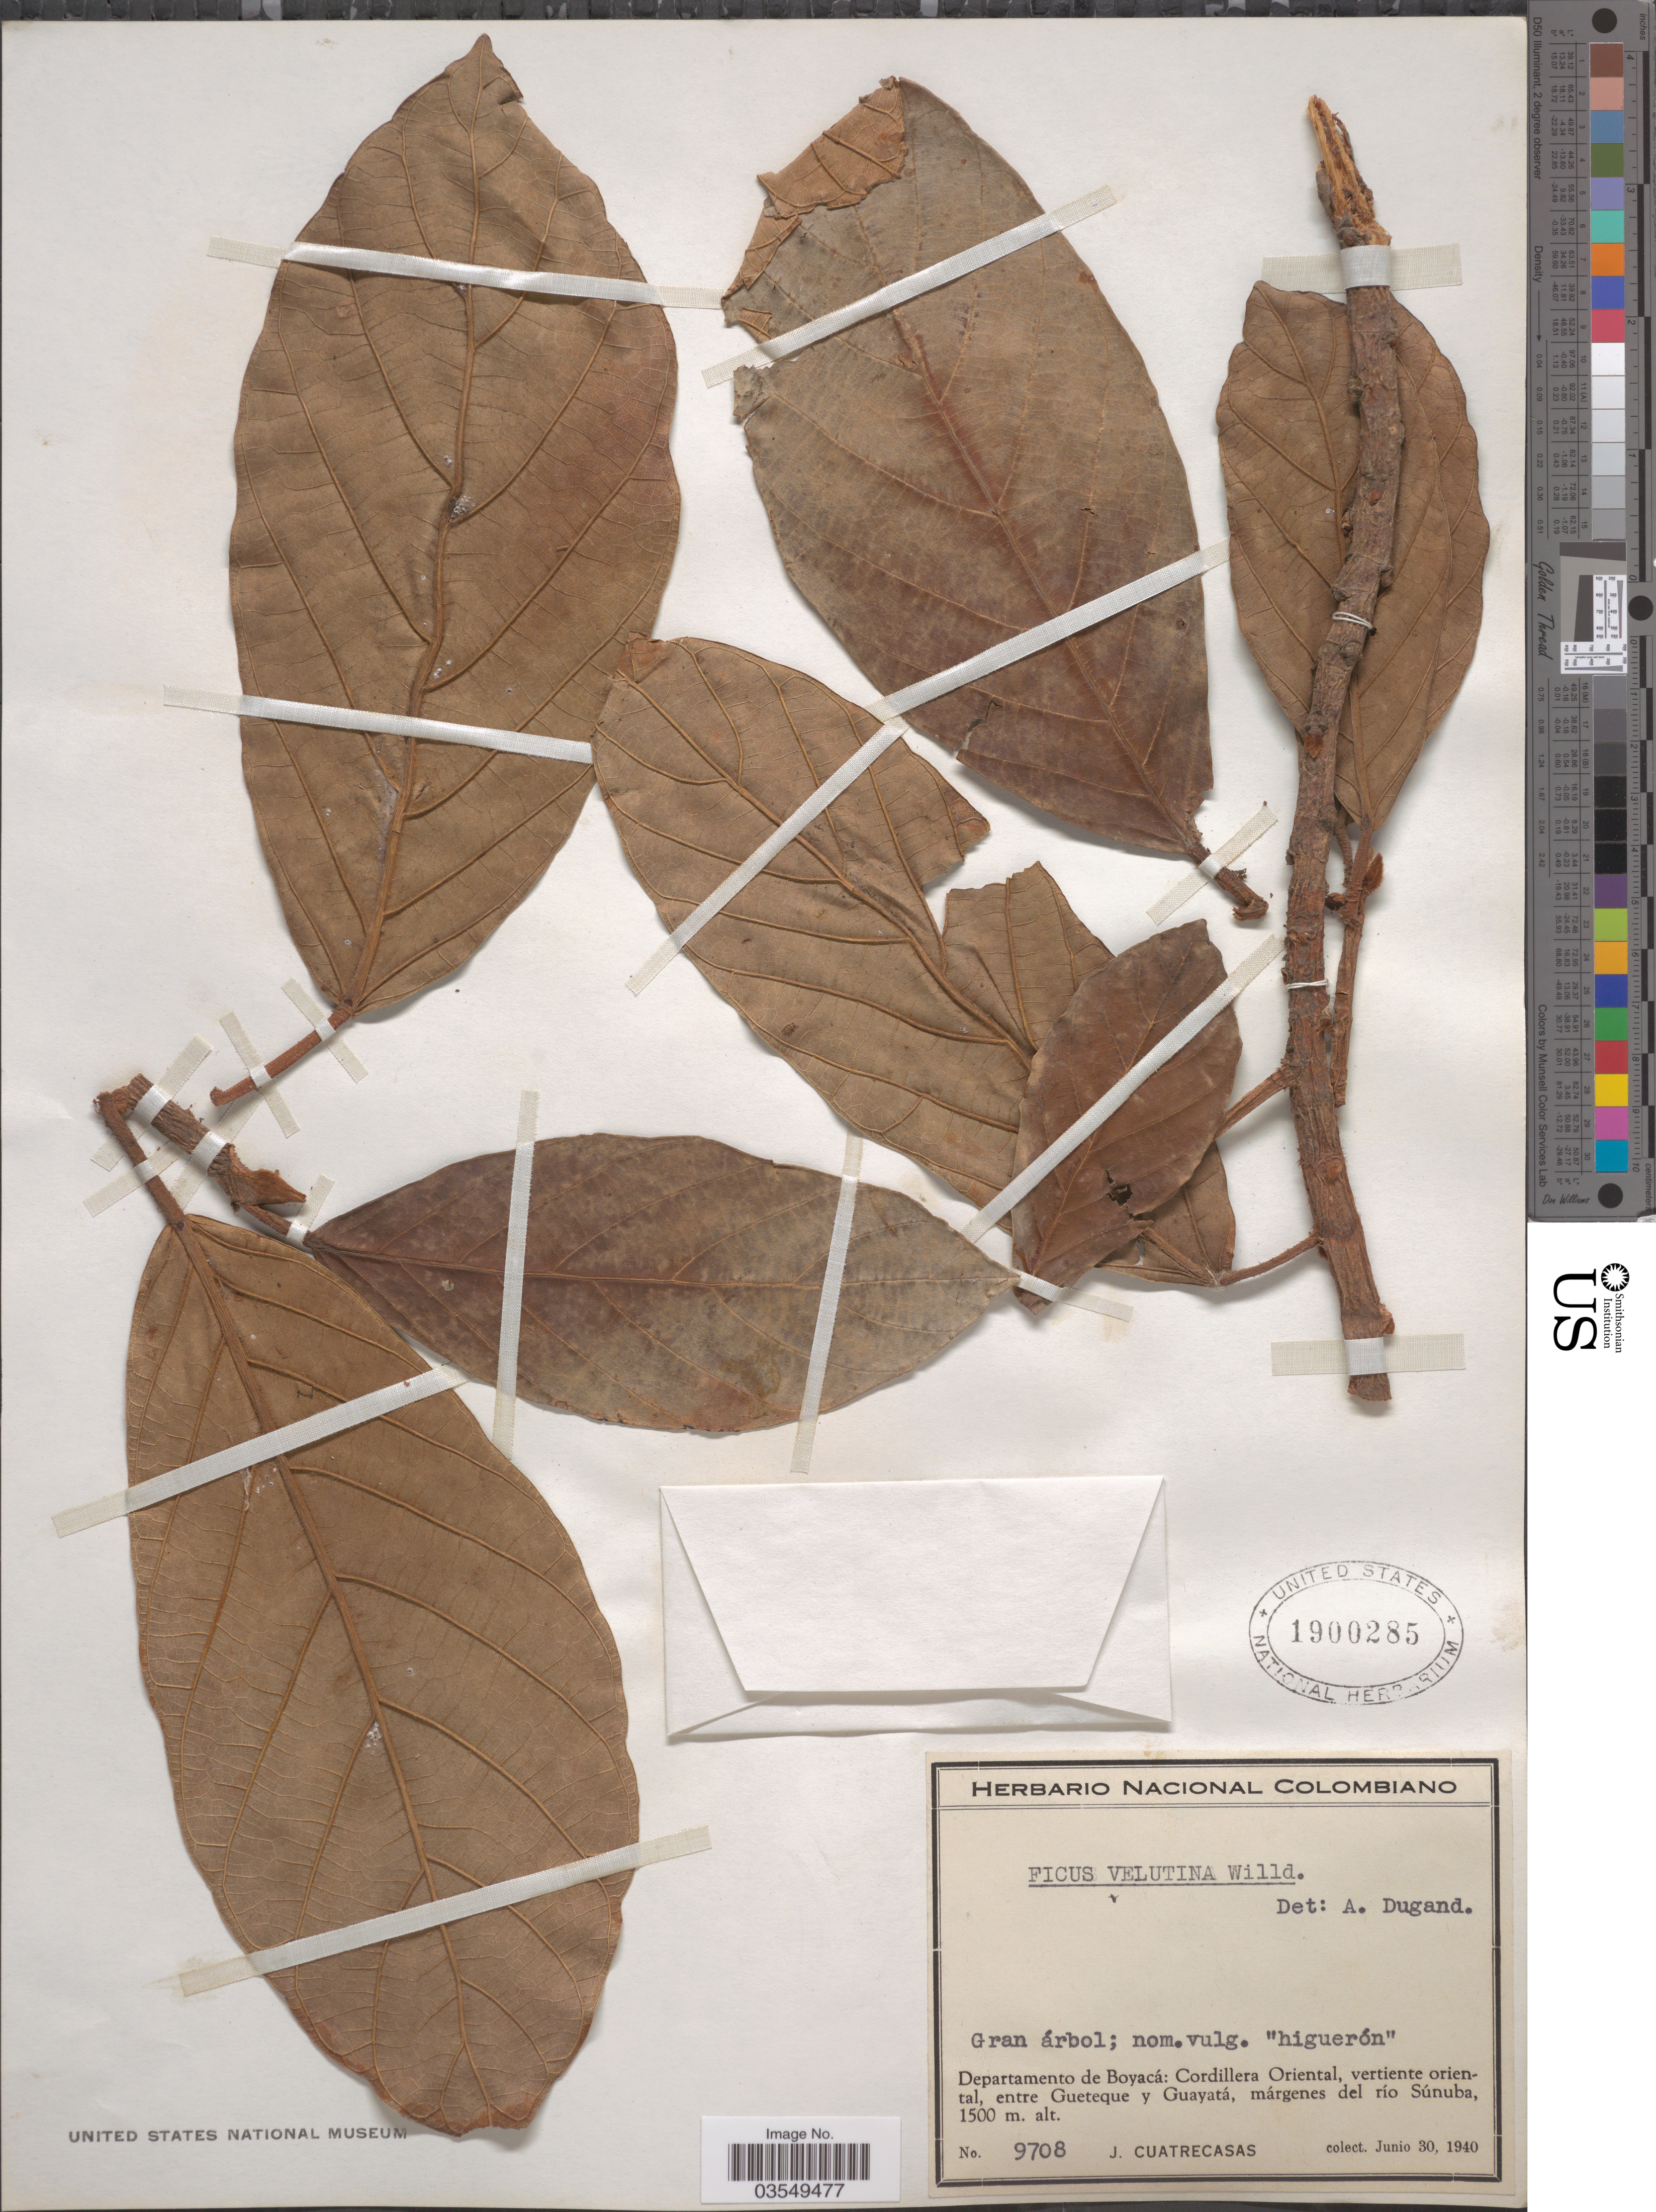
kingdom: Plantae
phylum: Tracheophyta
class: Magnoliopsida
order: Rosales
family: Moraceae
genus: Ficus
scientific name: Ficus velutina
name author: Humb. & Bonpl. ex Willd.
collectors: J. Cuatrecasas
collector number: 9708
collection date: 1940-06-30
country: Colombia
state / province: Boyacá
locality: Departamento de Boyacá: Cordillera Oriental, vertiente oriental, entre Gueteque y Guayatá, margenes del río Súnuba.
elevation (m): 1500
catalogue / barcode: US 1900285